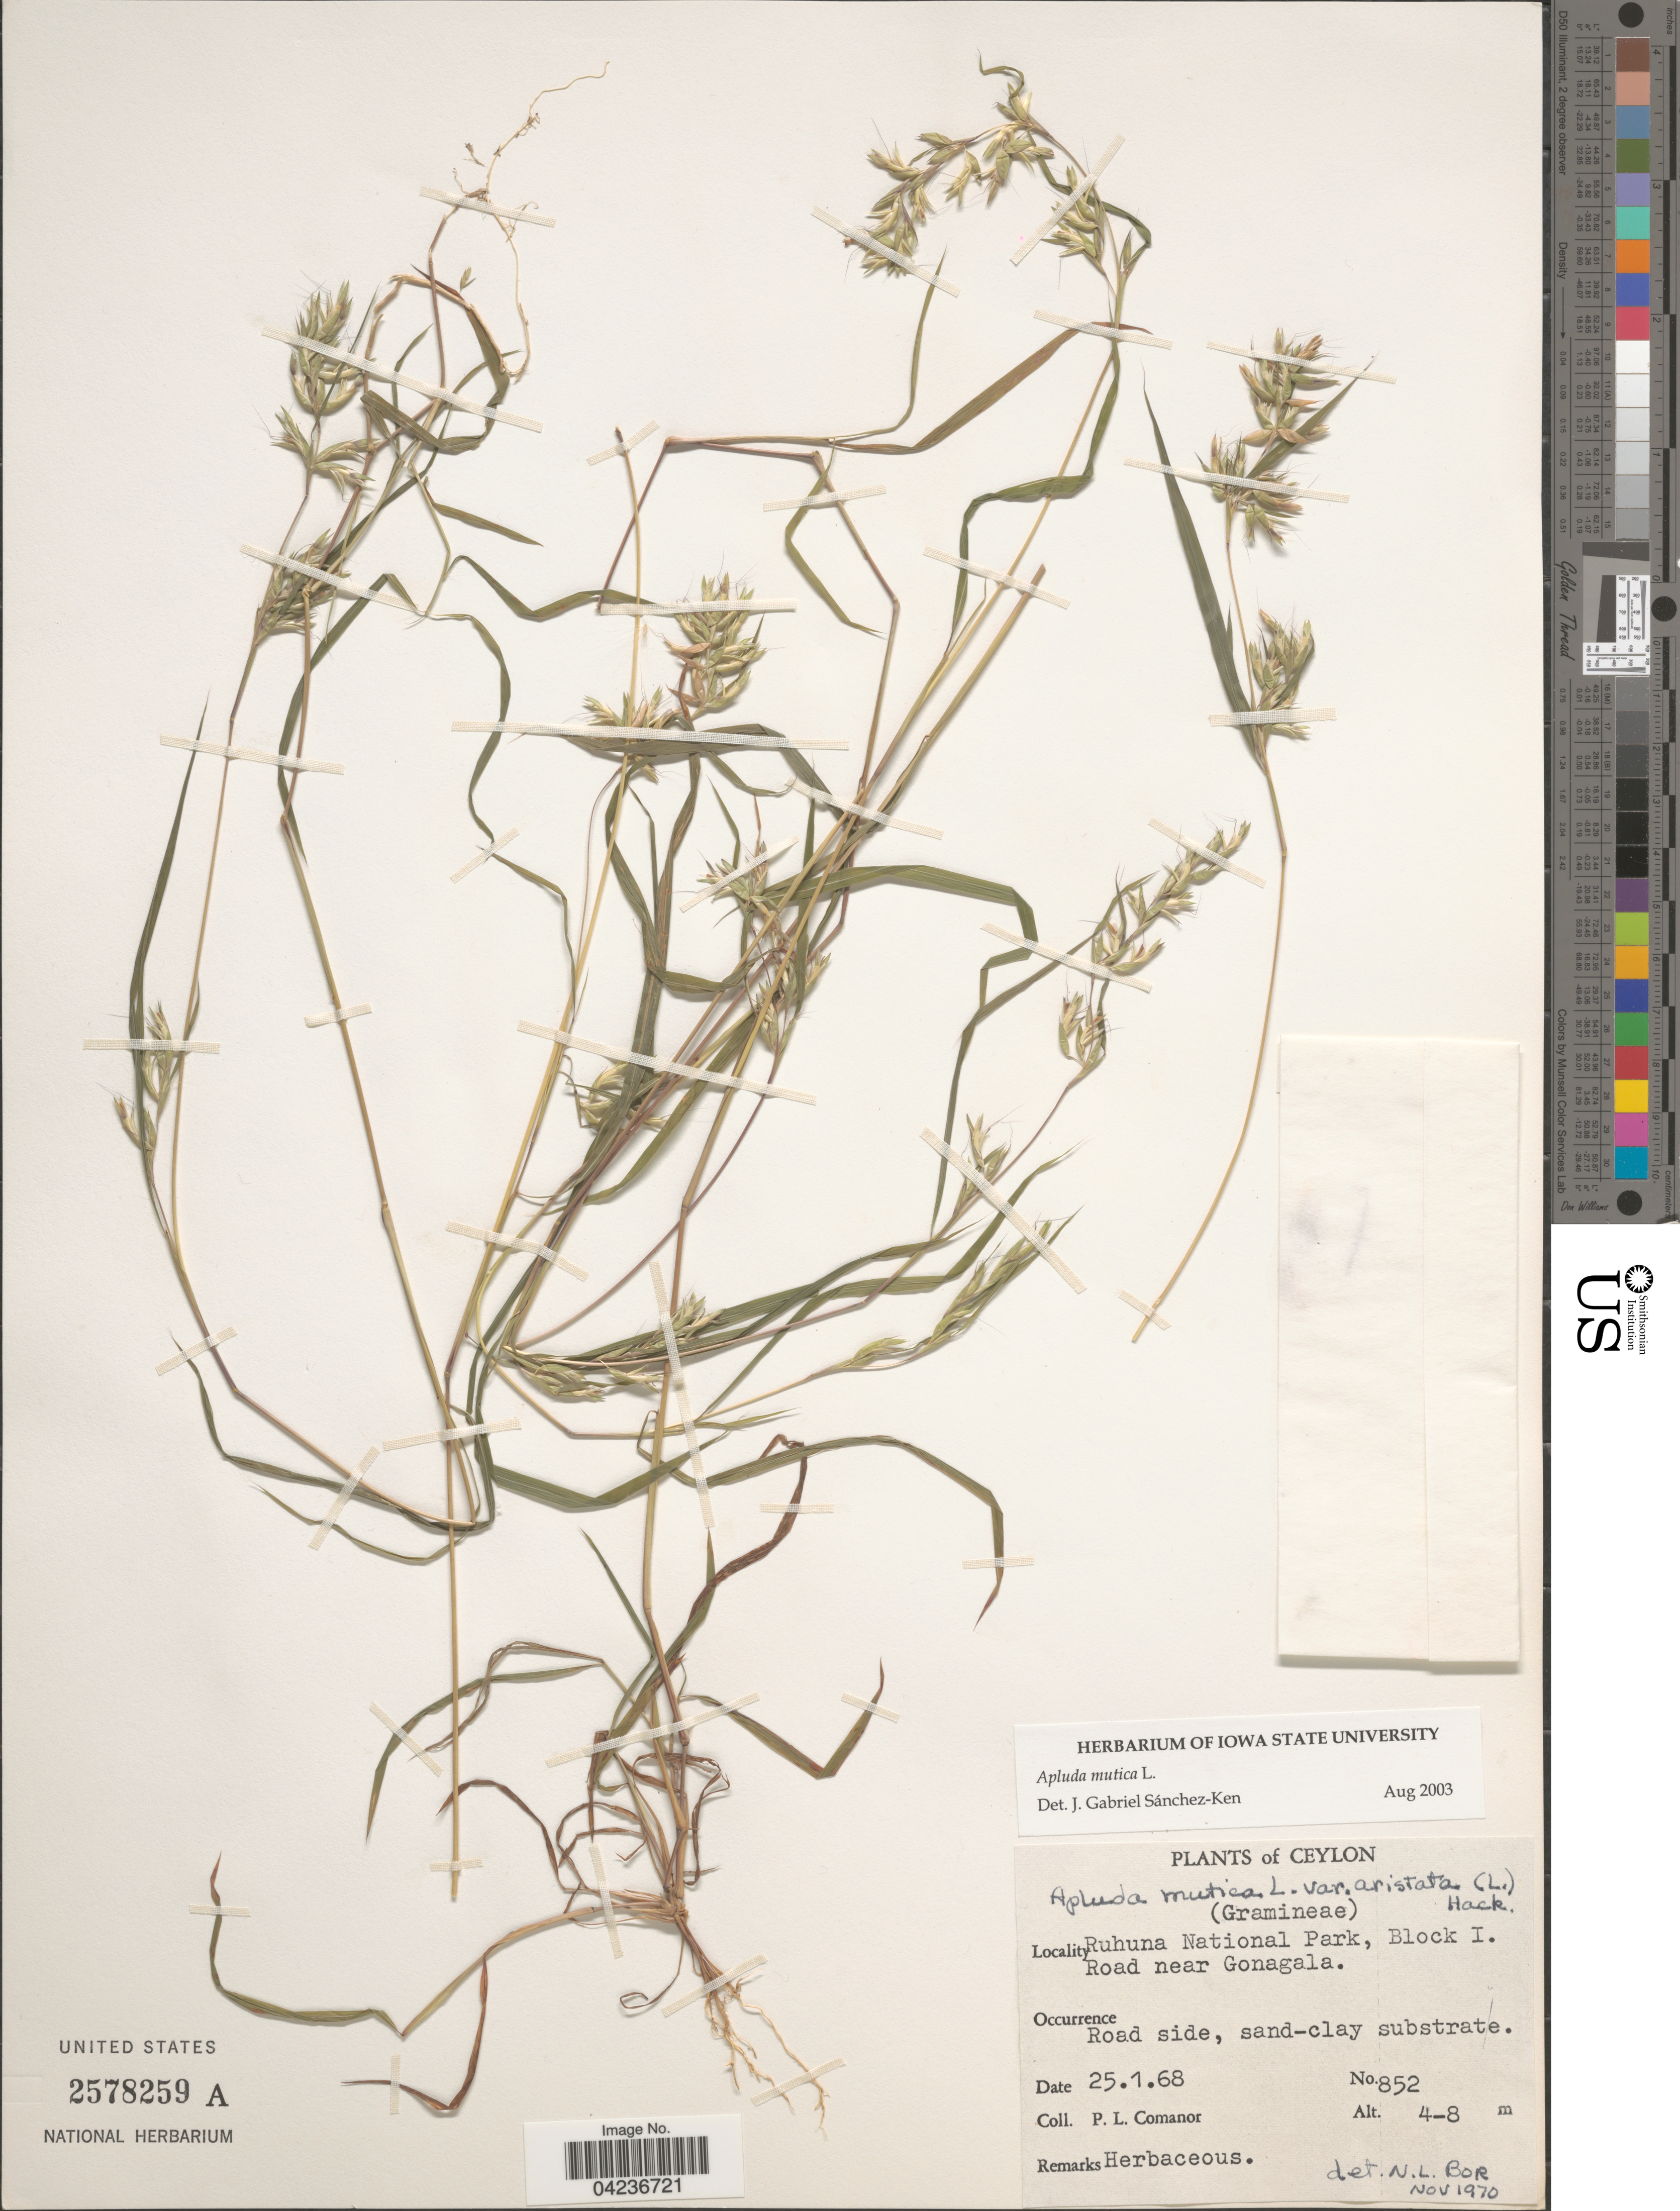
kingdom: Plantae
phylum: Tracheophyta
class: Liliopsida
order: Poales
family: Poaceae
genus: Apluda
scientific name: Apluda mutica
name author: L.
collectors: P. Comanor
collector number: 852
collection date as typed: Transcribed d/m/y: 25/1/68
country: Sri Lanka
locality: Ceylon. Ruhuna National Park, Block I. Road near Gonagala.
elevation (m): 4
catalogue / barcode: US 2578259A